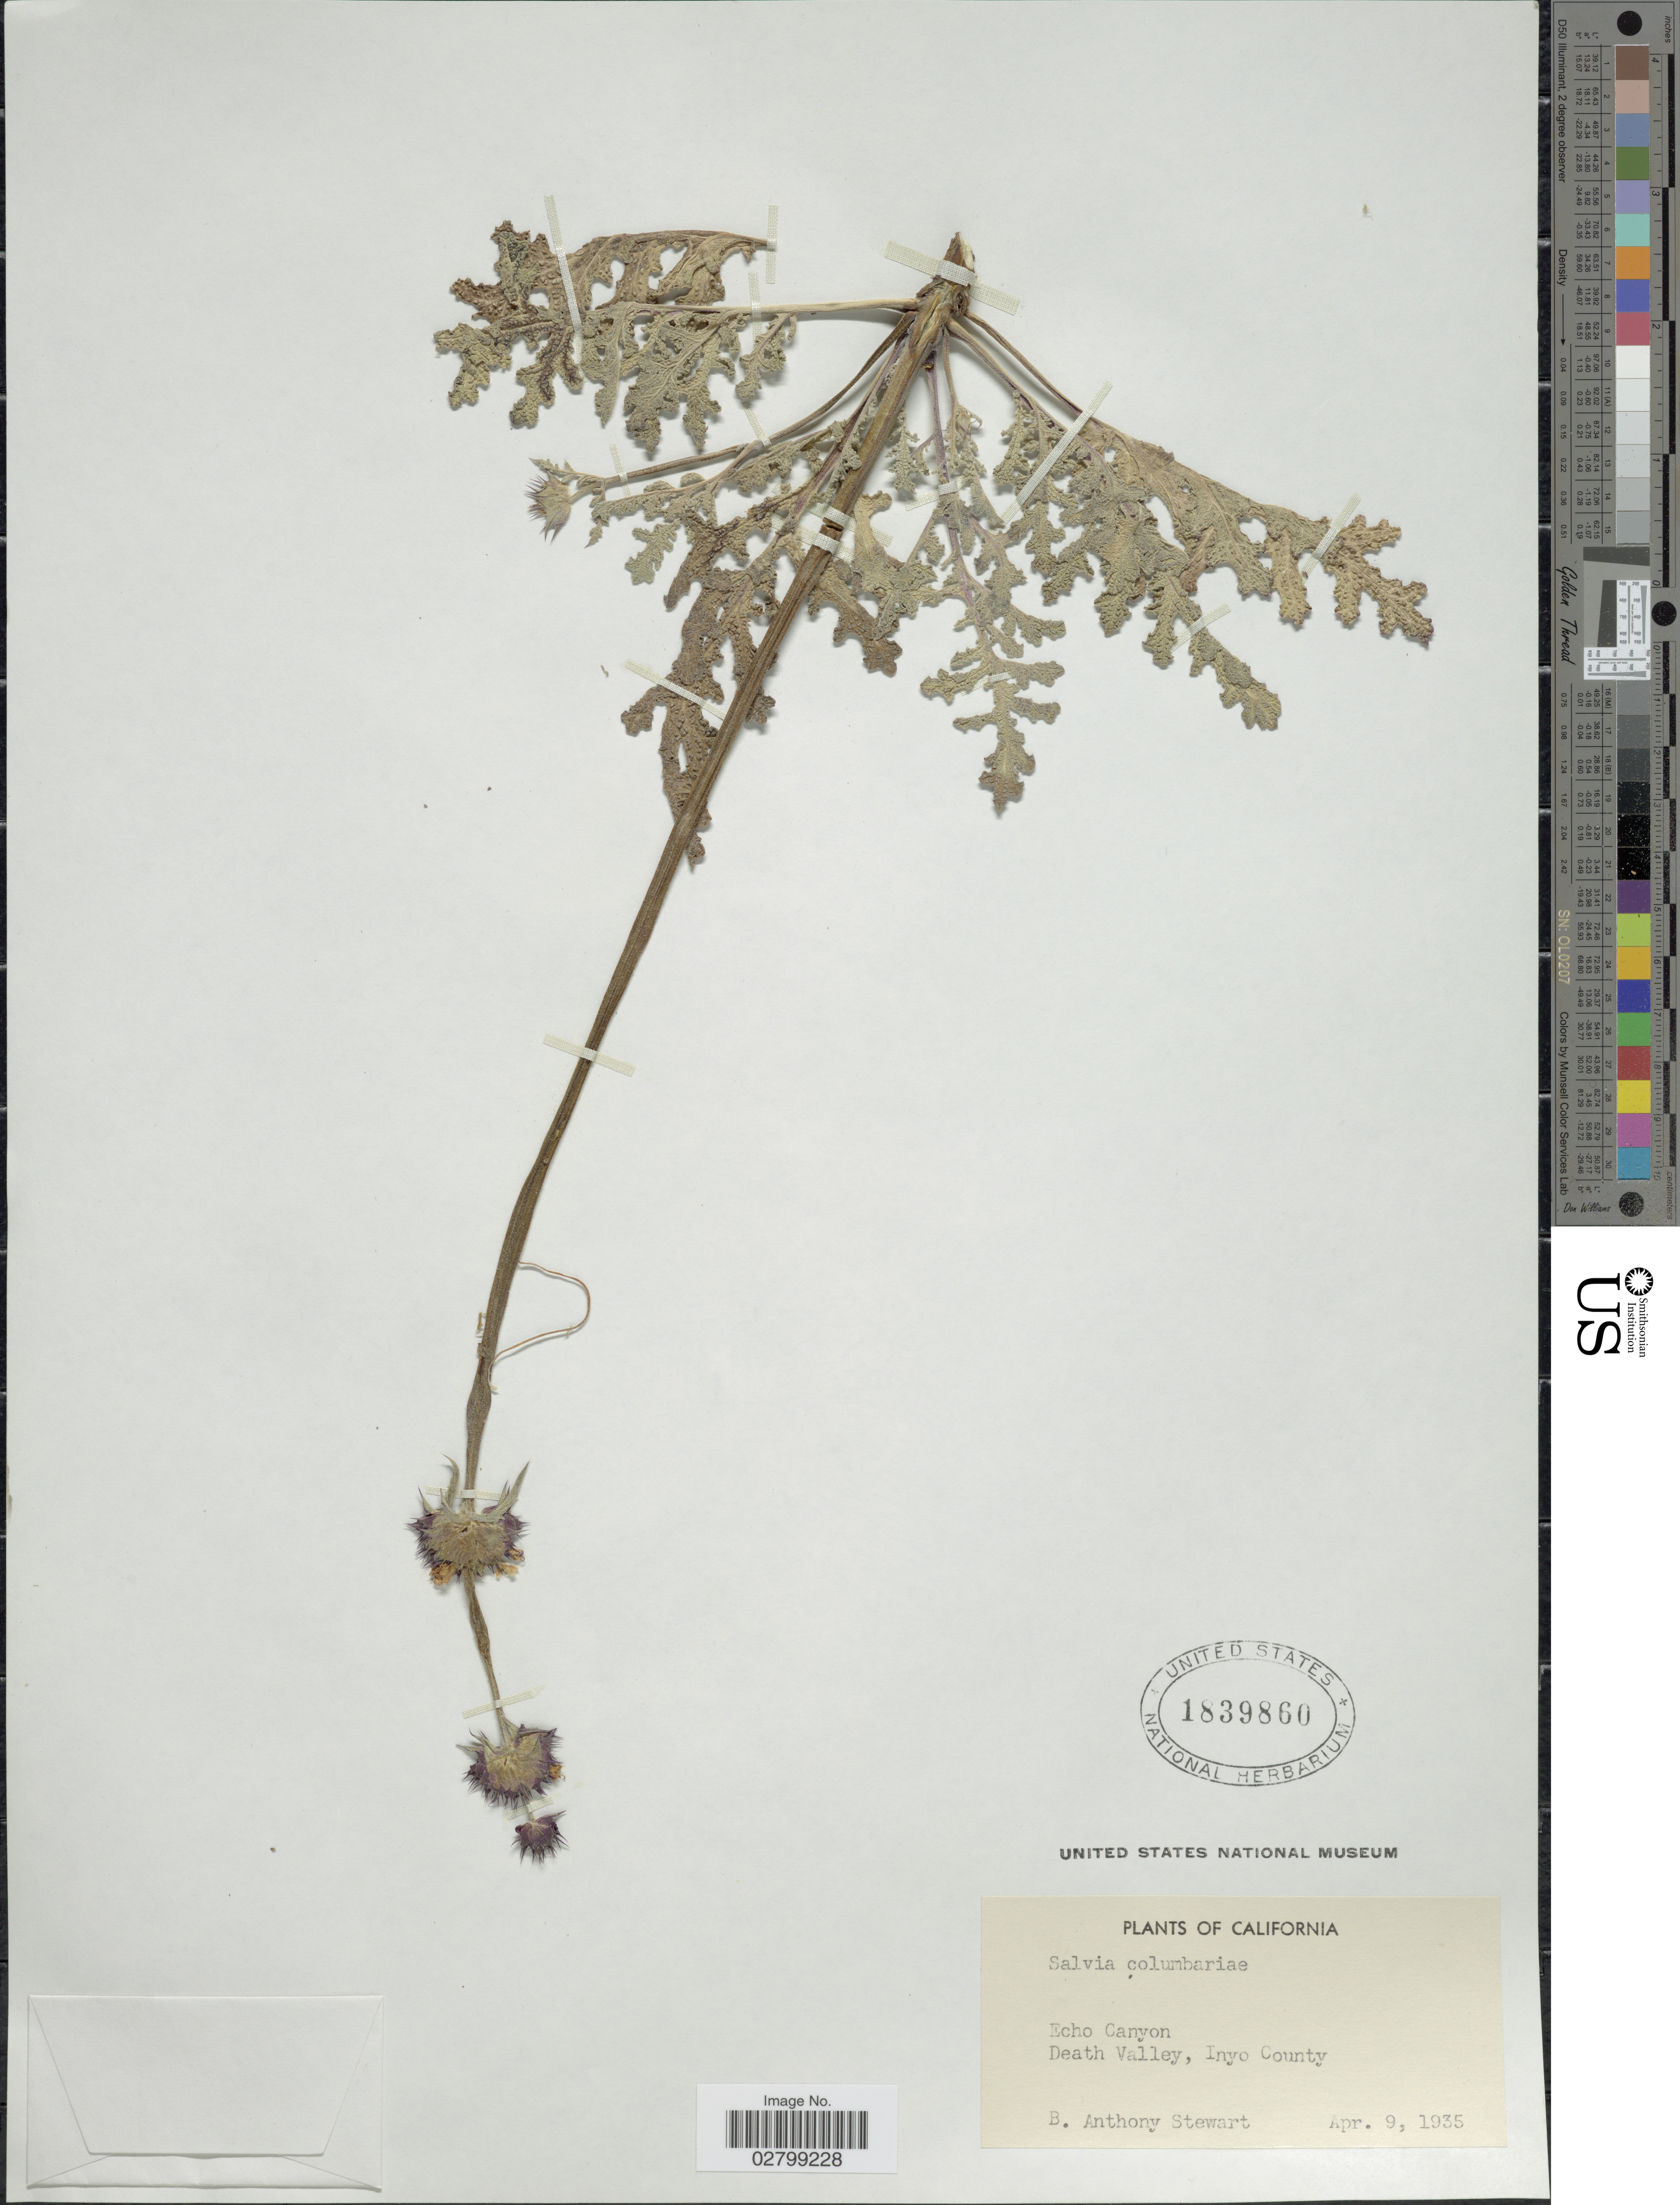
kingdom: Plantae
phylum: Tracheophyta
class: Magnoliopsida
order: Lamiales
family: Lamiaceae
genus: Salvia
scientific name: Salvia columbariae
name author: Benth.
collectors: B. Stewart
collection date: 1935-04-09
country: United States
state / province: California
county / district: Inyo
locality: Echo Canyon, Death Valley, Inyo County.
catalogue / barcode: US 1839860